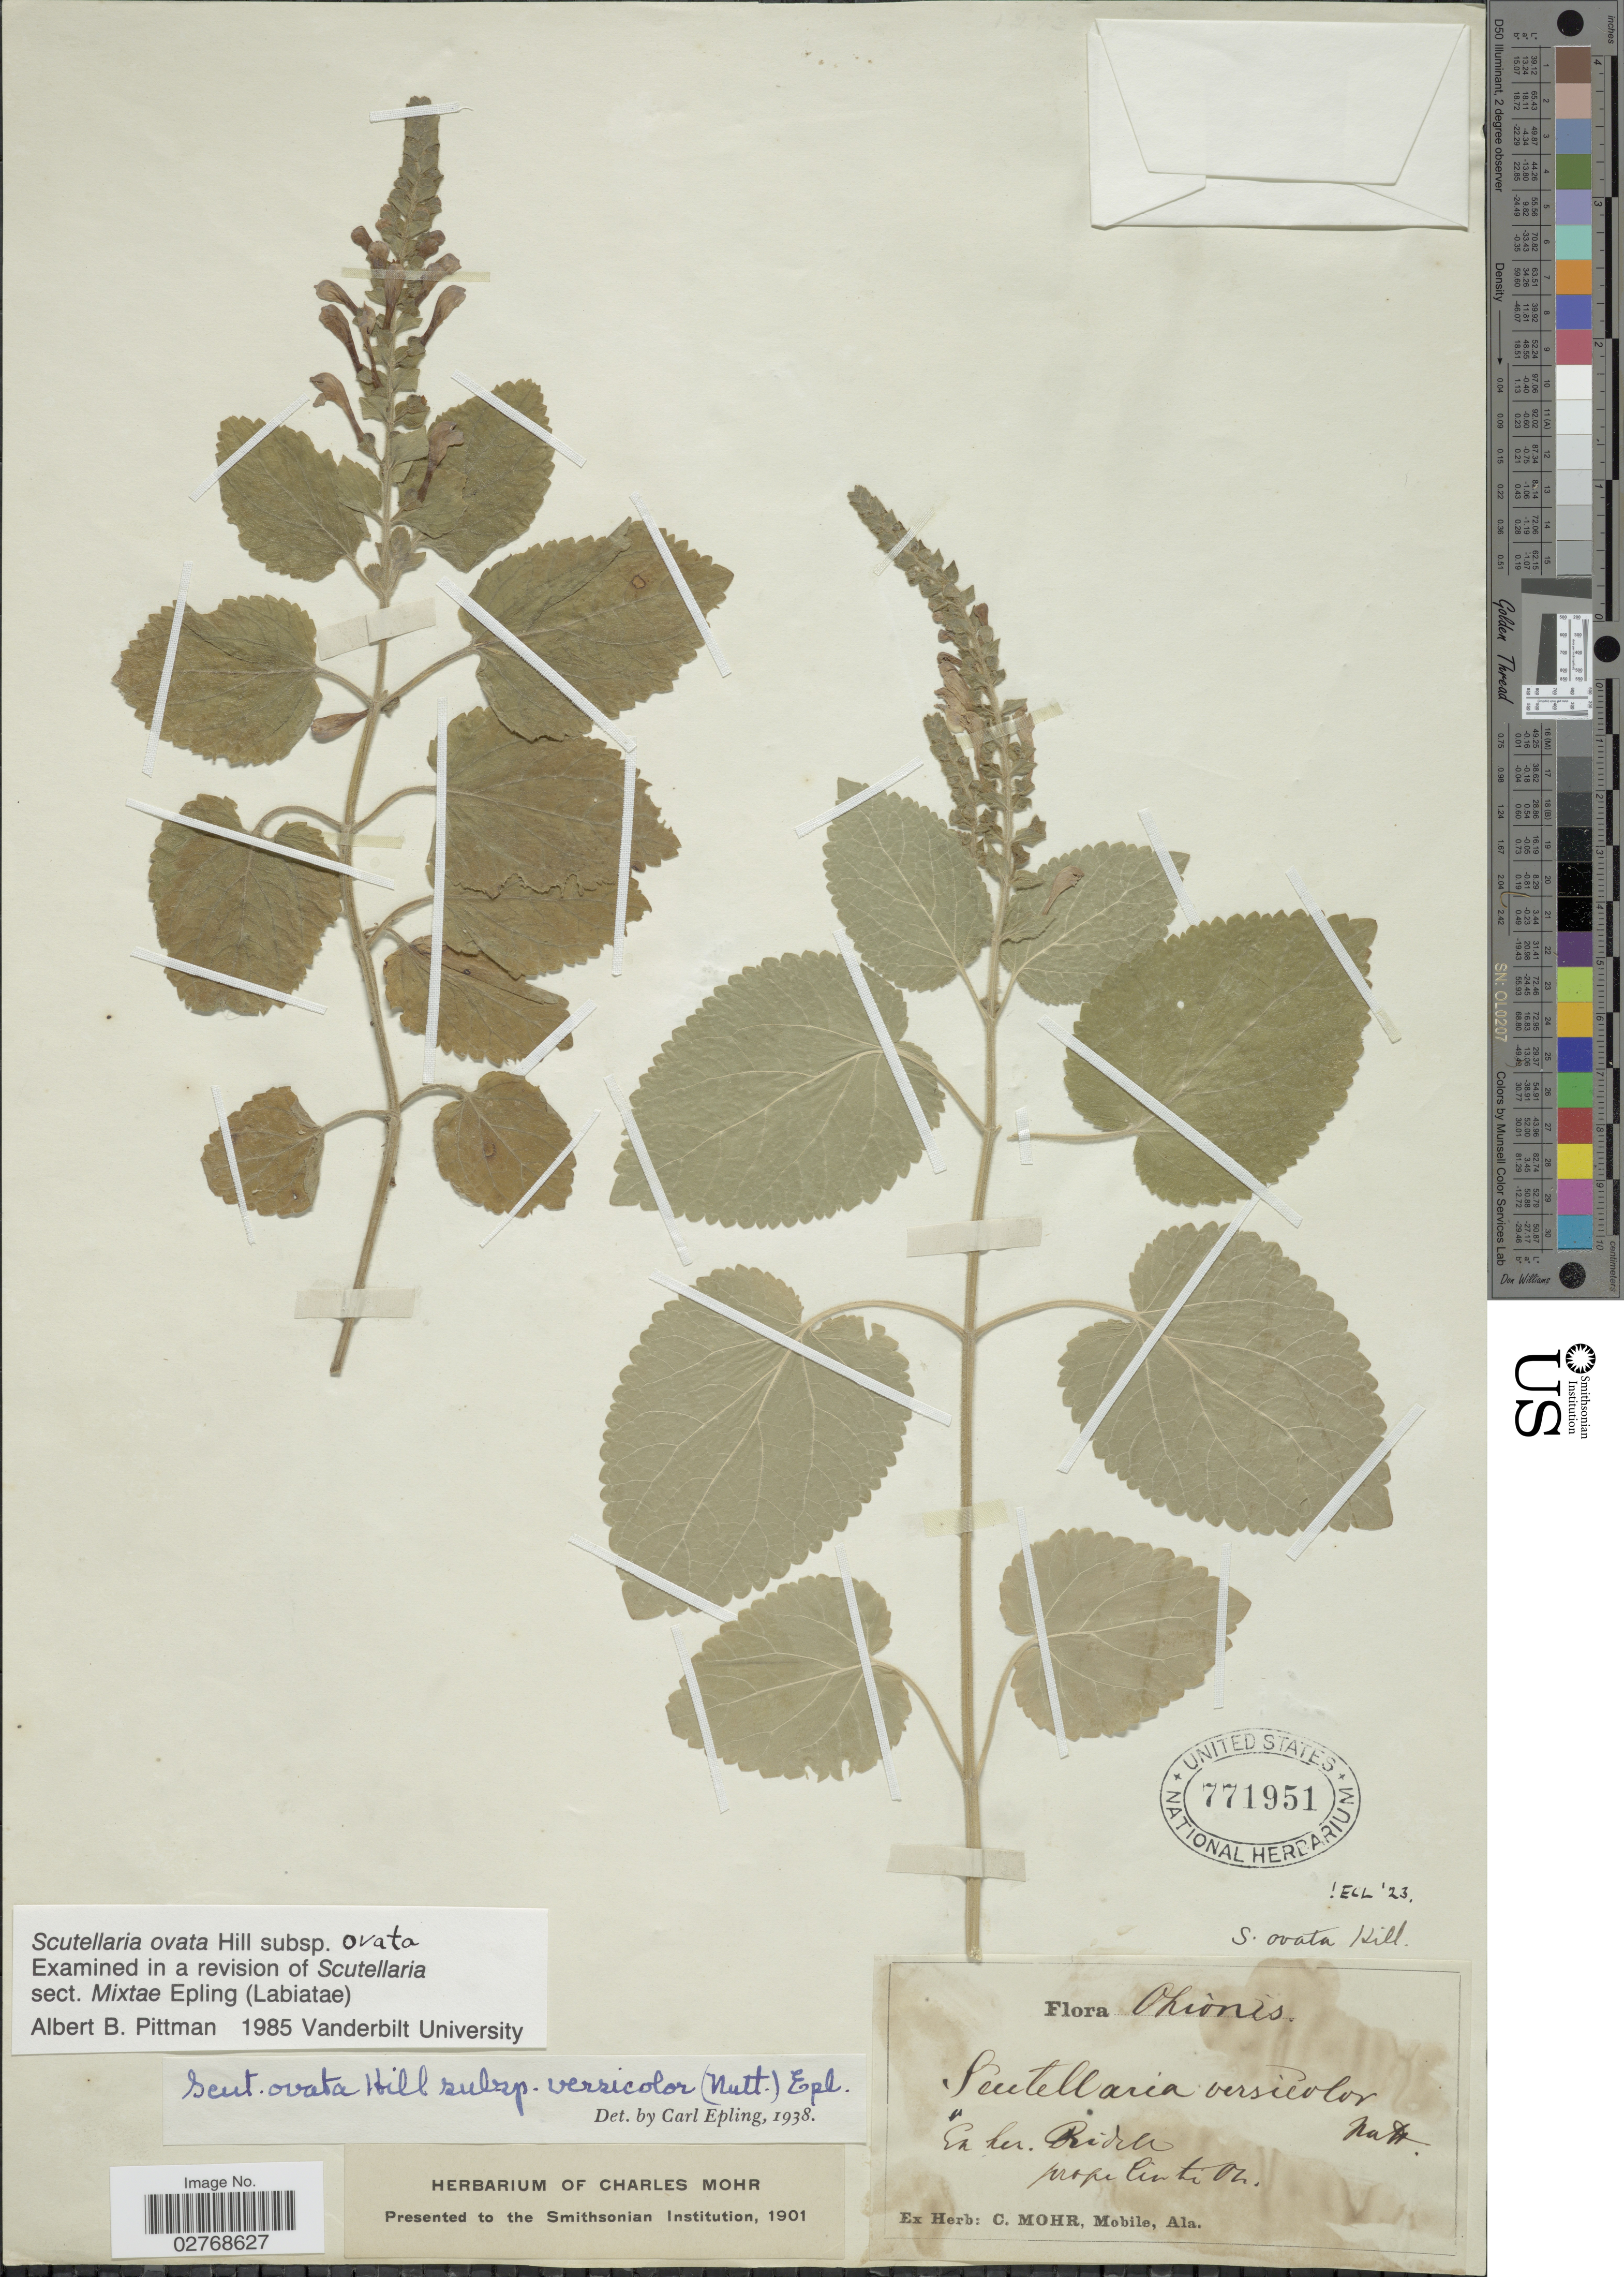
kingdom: Plantae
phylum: Tracheophyta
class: Magnoliopsida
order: Lamiales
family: Lamiaceae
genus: Scutellaria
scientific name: Scutellaria ovata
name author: Hill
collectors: ex herb. Ridell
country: United States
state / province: Ohio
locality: Prope Cinti.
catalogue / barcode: US 771951